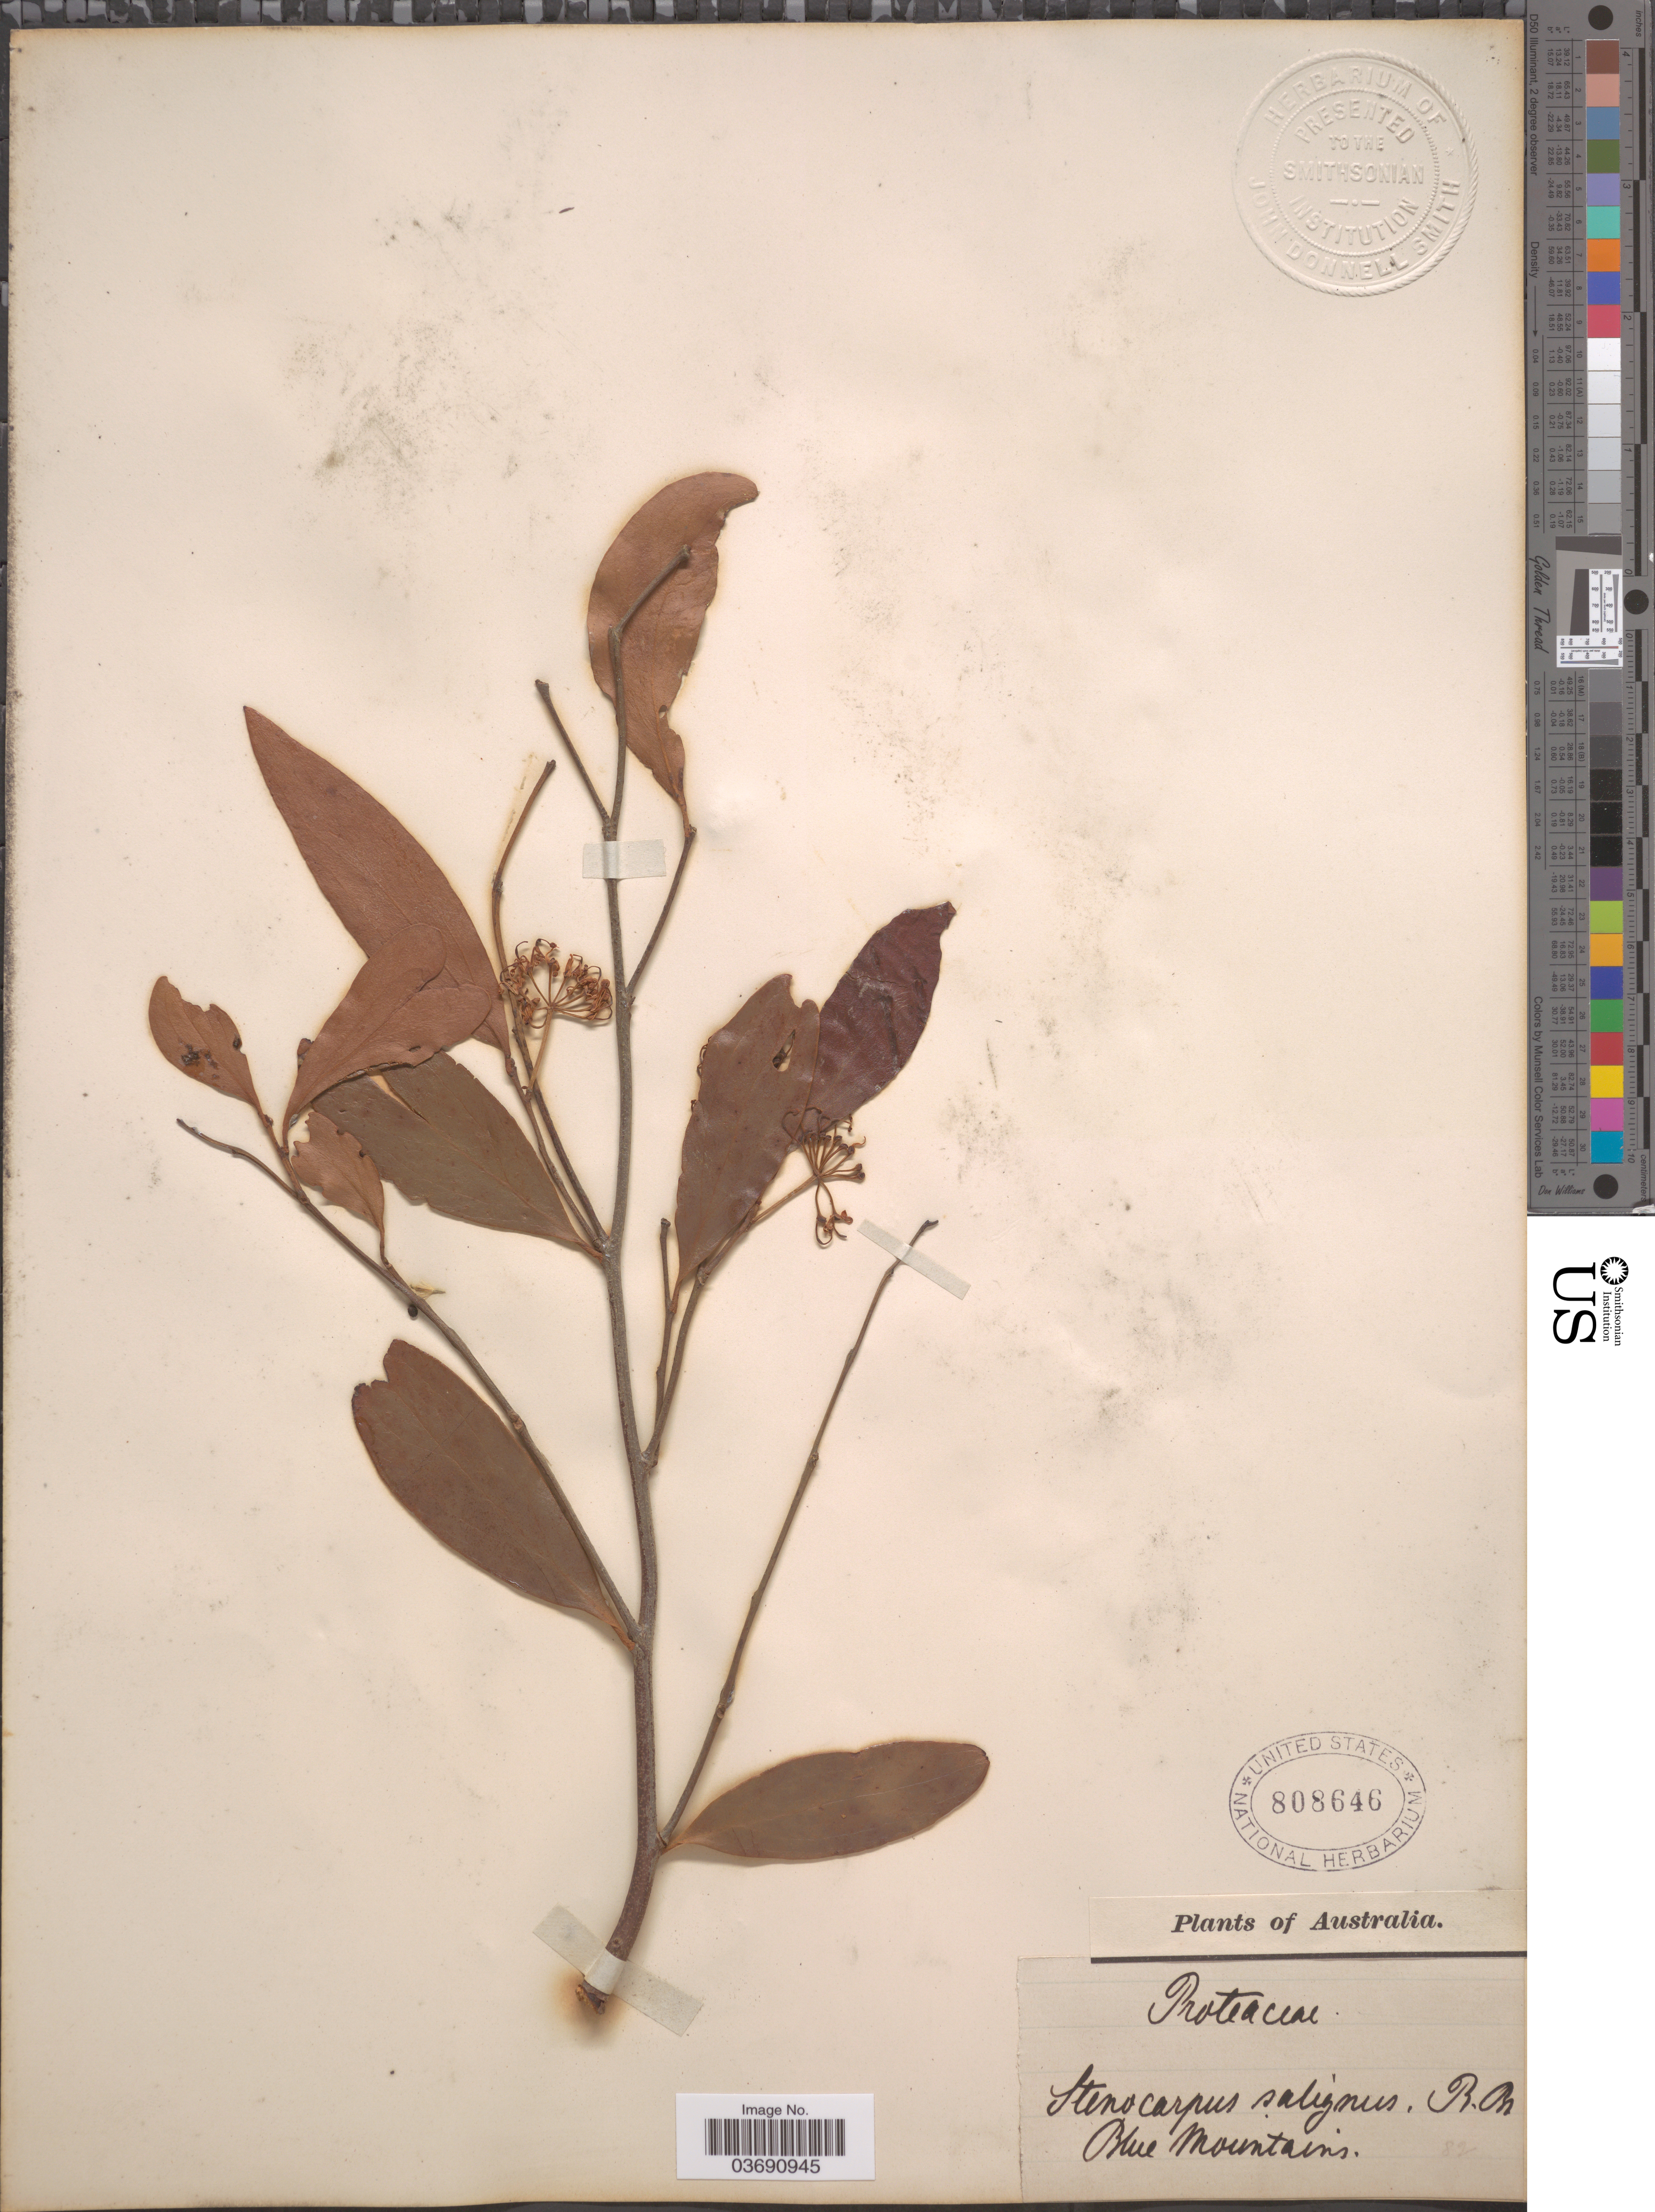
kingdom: Plantae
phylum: Tracheophyta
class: Magnoliopsida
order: Proteales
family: Proteaceae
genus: Stenocarpus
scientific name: Stenocarpus salignus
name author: R. Br.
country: Australia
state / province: New South Wales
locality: Blue Mountains.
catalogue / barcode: US 808646